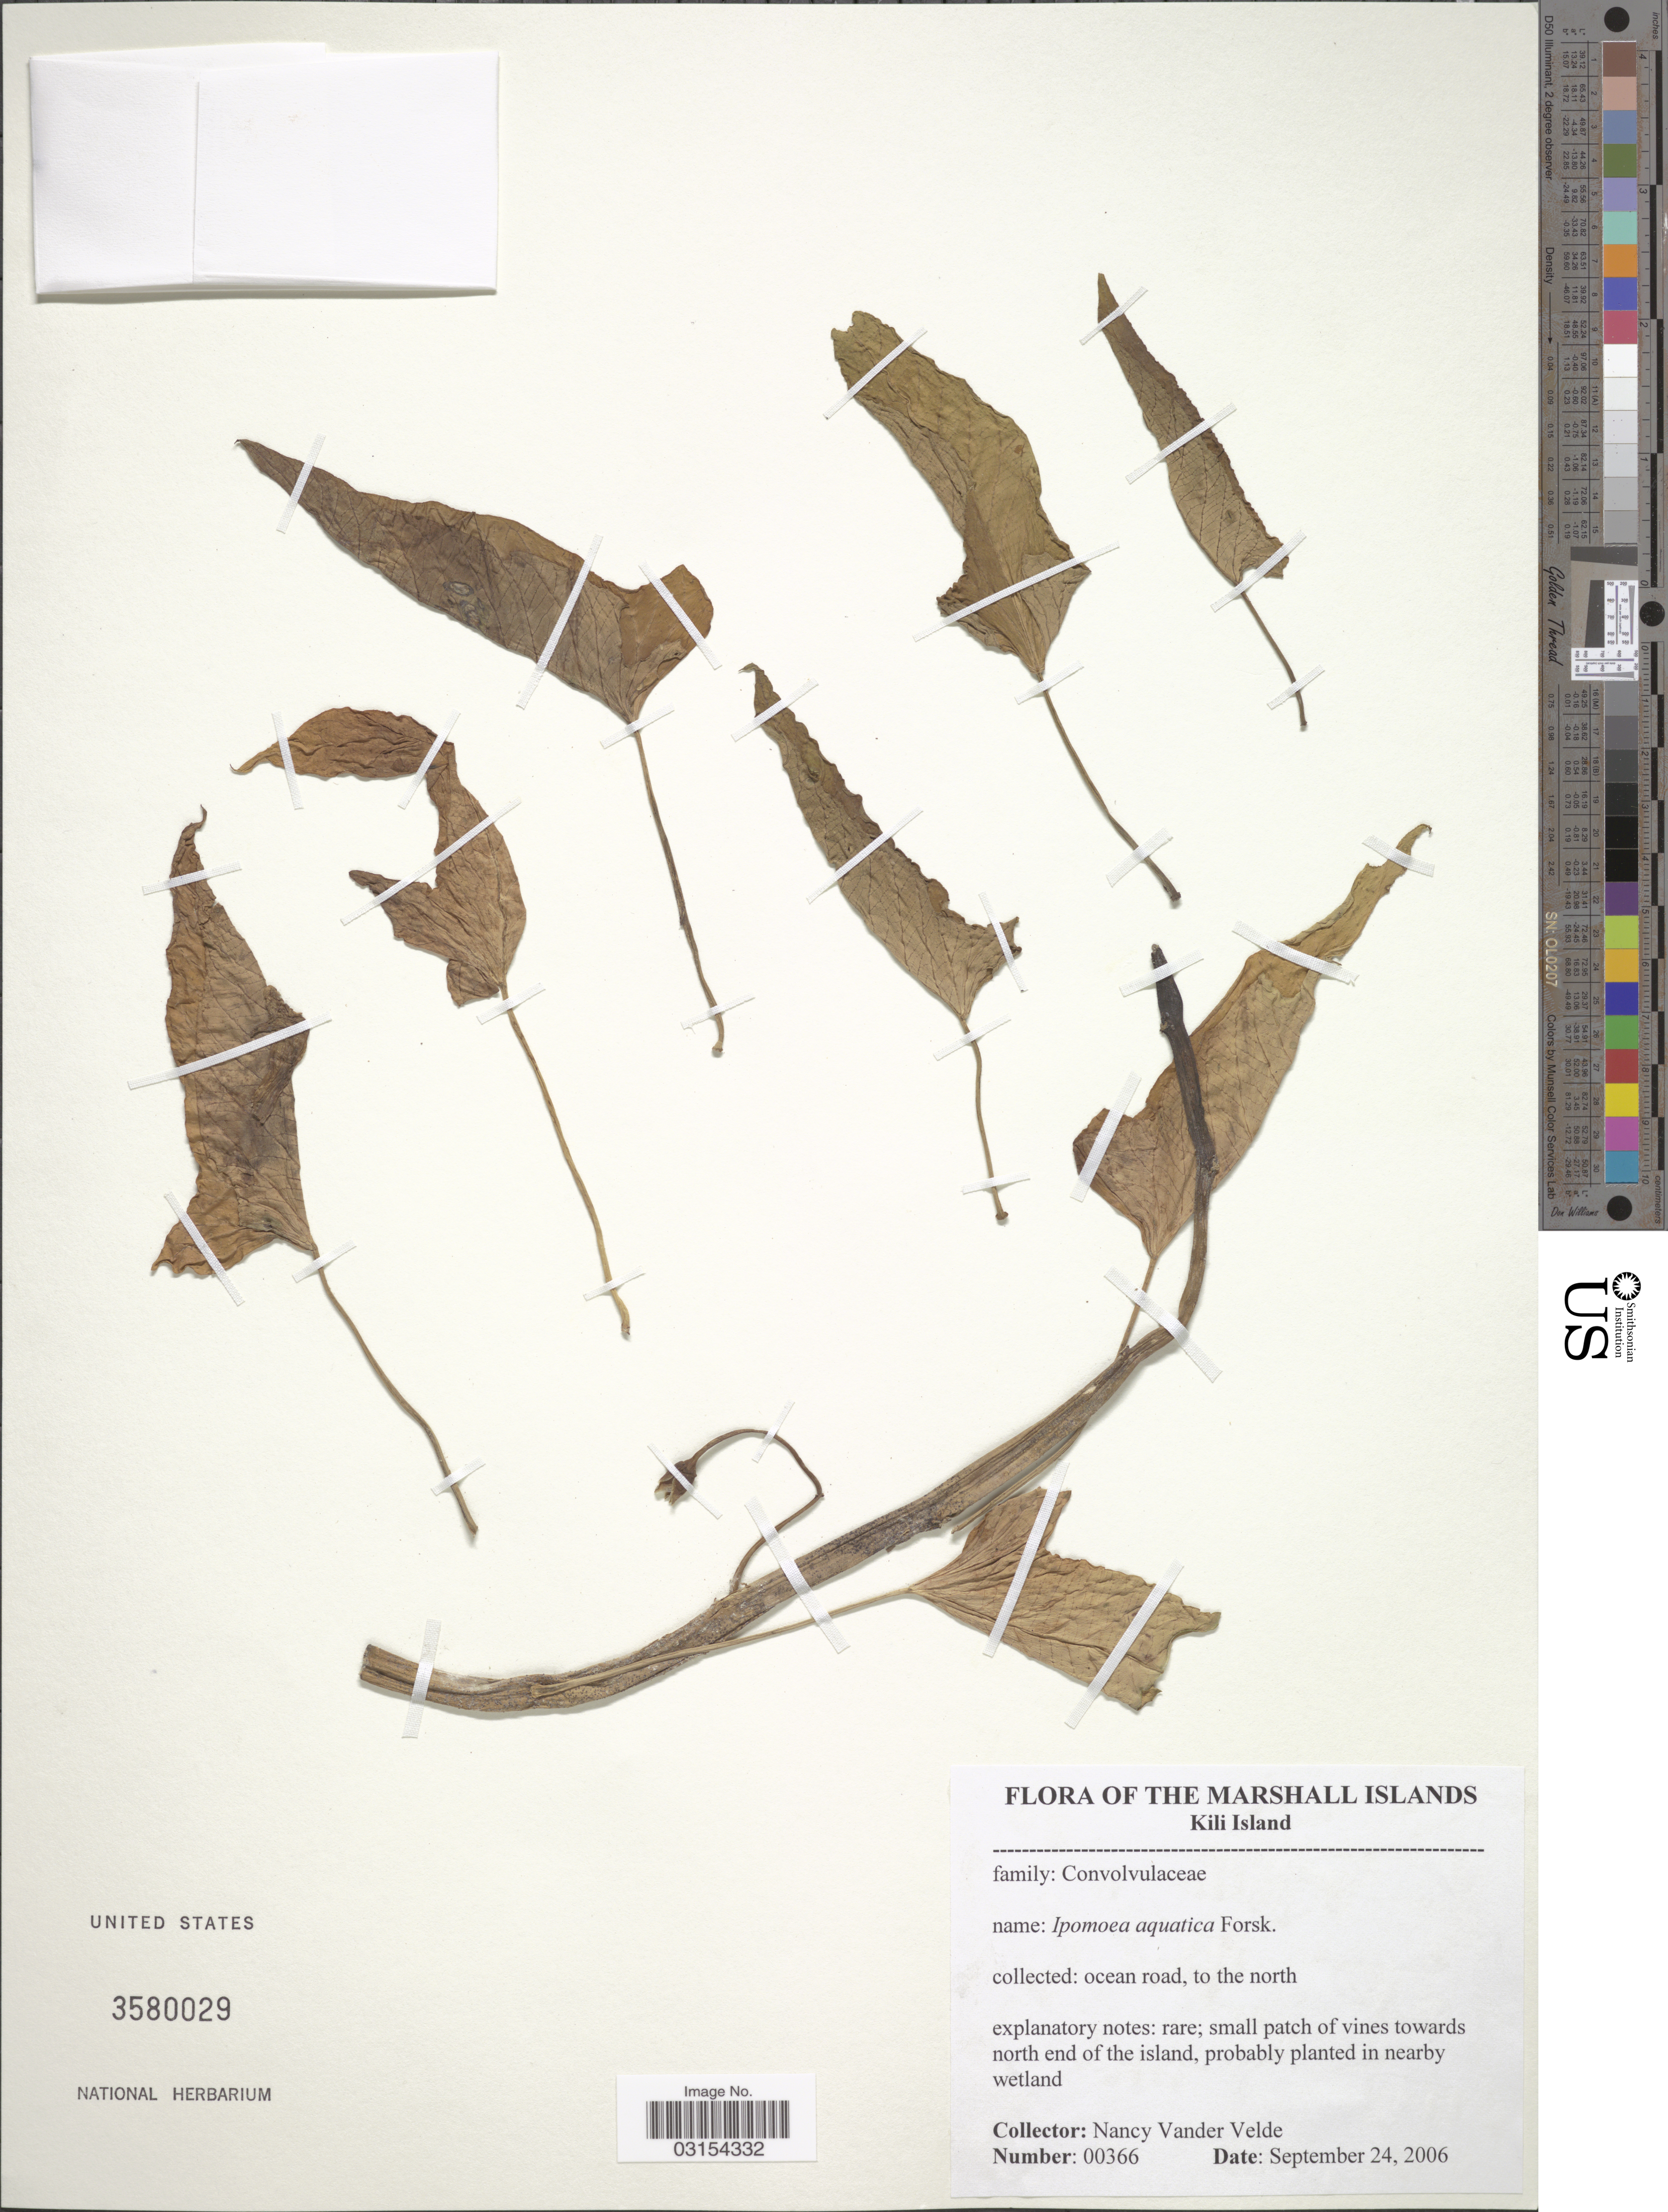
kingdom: Plantae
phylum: Tracheophyta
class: Magnoliopsida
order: Solanales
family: Convolvulaceae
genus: Ipomoea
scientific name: Ipomoea aquatica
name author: Forssk.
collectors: N. Vander Velde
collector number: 00366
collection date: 2006-09-24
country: Marshall Islands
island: Kili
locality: Kili Island. Ocean road, to the north.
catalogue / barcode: US 3580029